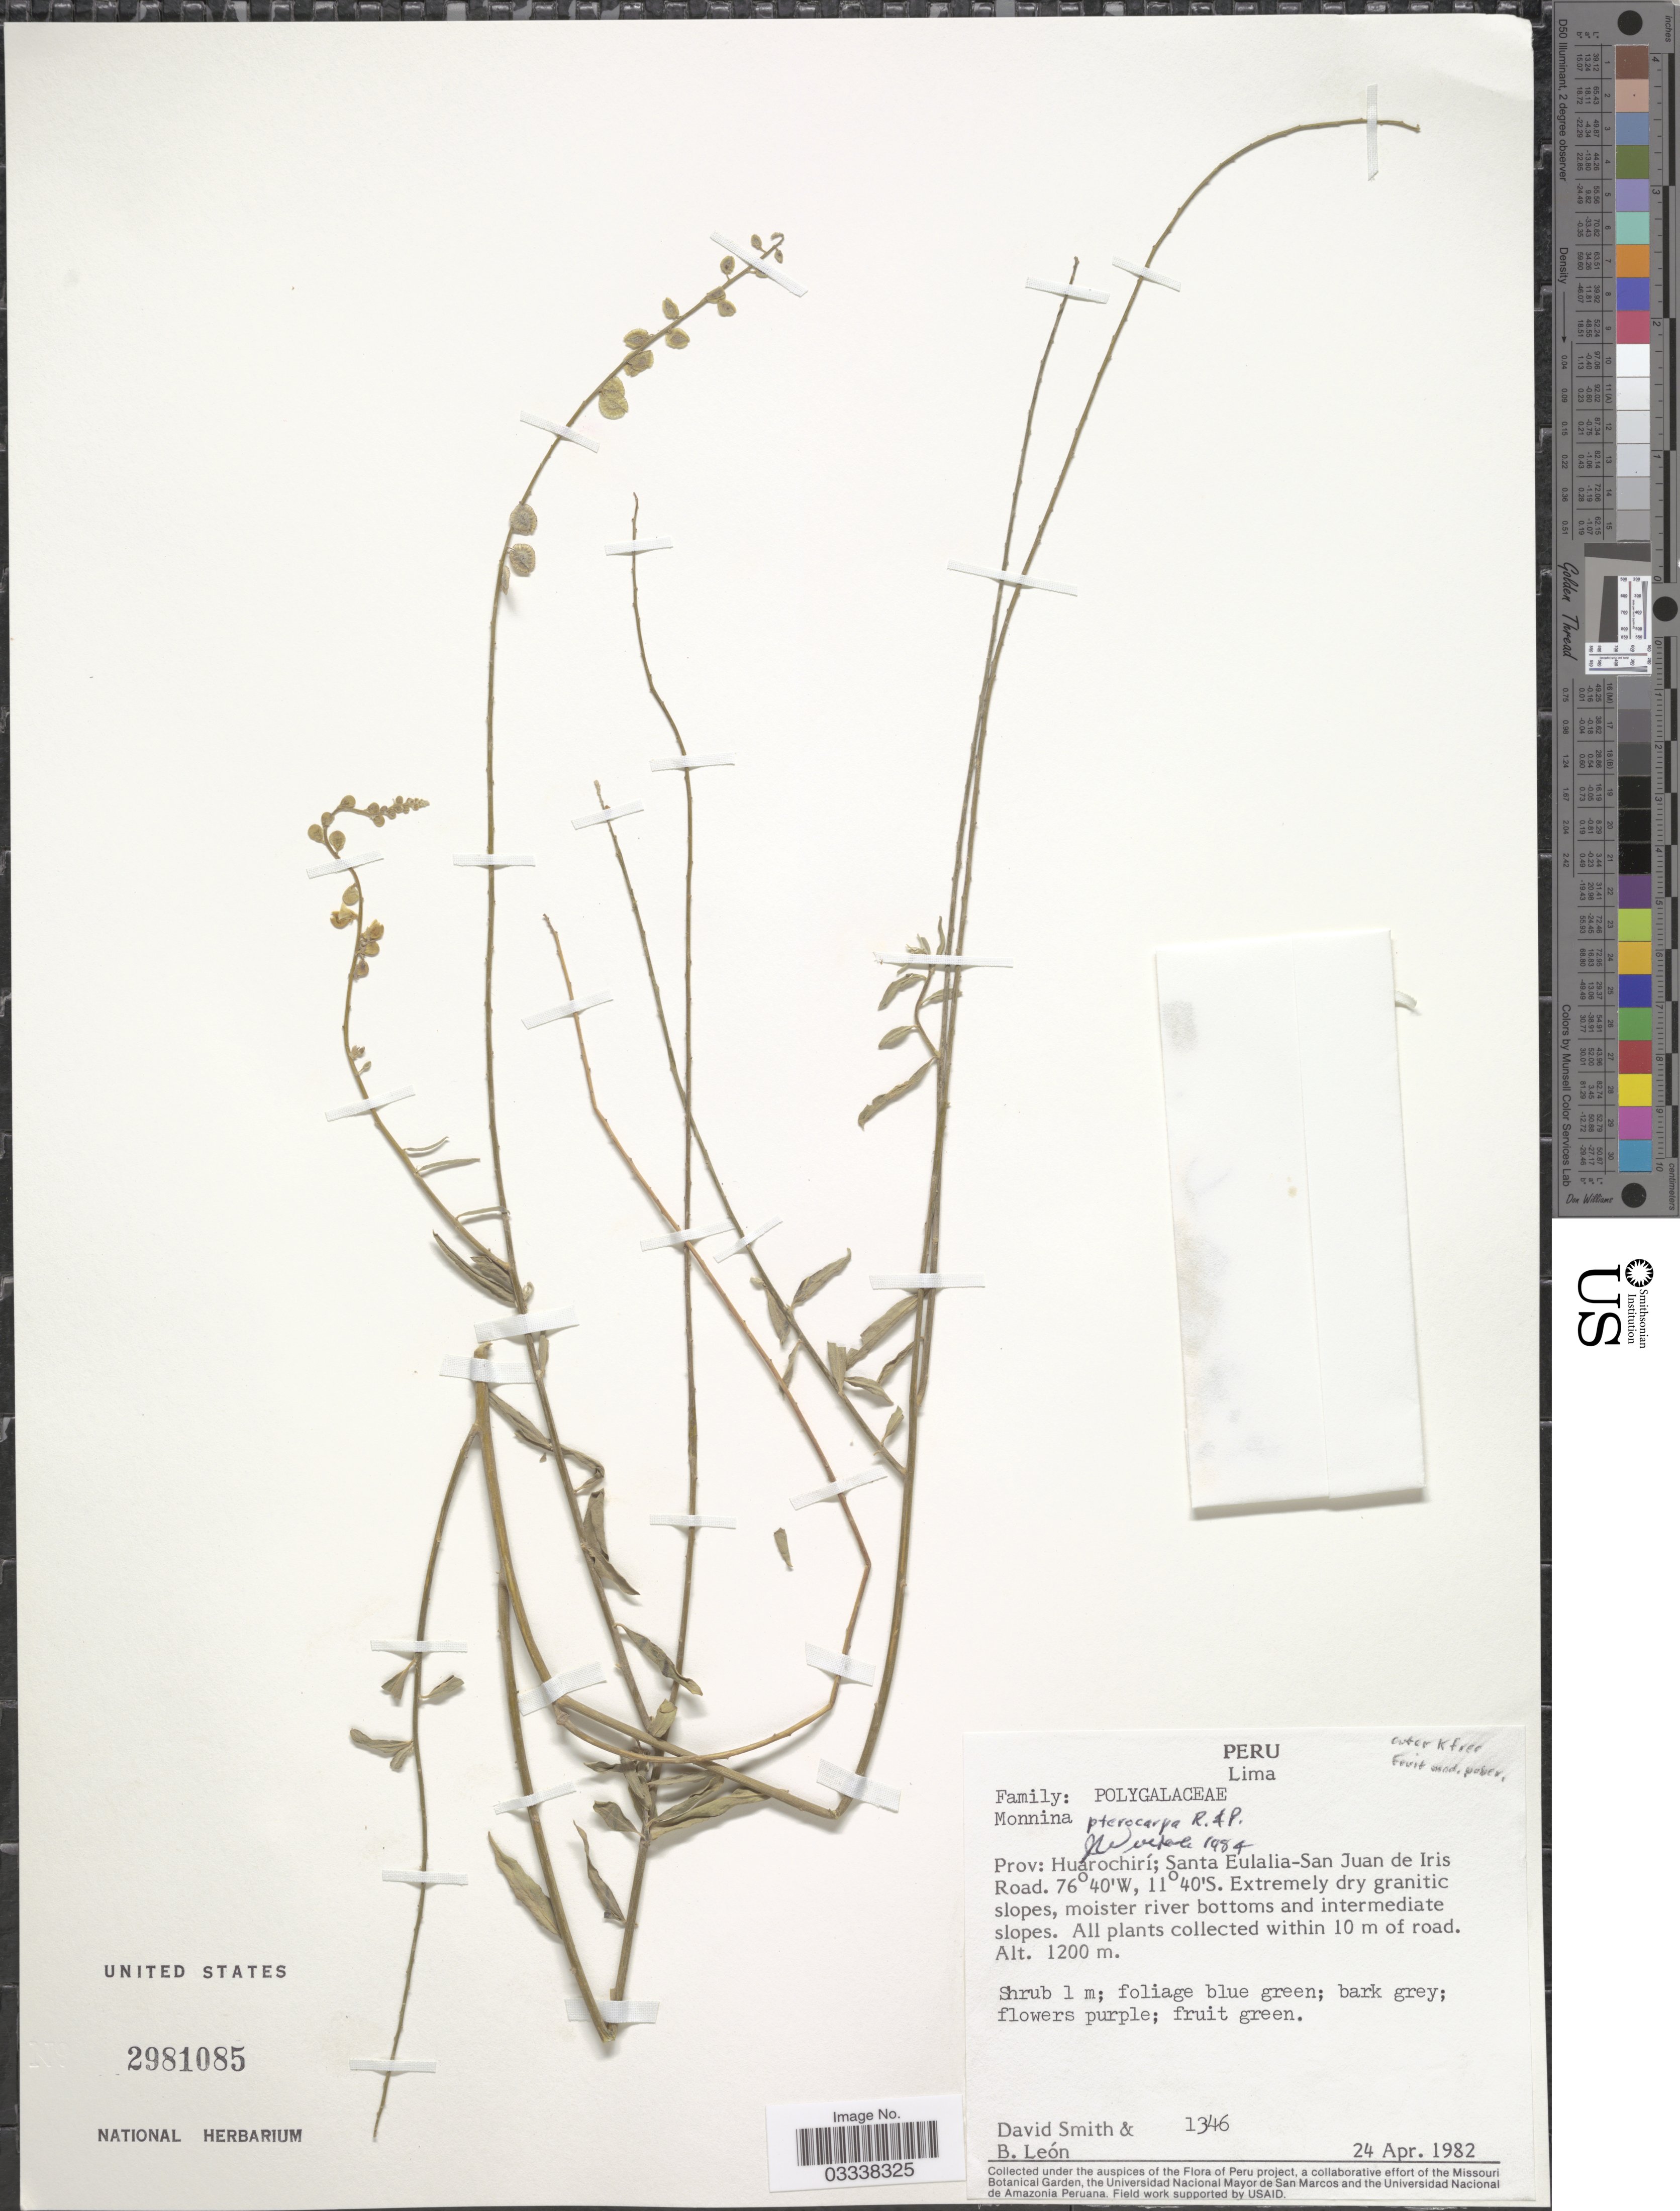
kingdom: Plantae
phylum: Tracheophyta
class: Magnoliopsida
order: Fabales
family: Polygalaceae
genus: Monnina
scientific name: Monnina pterocarpa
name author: Ruiz & Pav.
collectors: D. C. Smith & B. León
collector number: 1346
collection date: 1982-04-24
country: Peru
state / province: Lima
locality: Prov.: Huarochirí; Santa Eulalia-San Juan de Iris Road.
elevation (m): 1200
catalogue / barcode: US 2981085